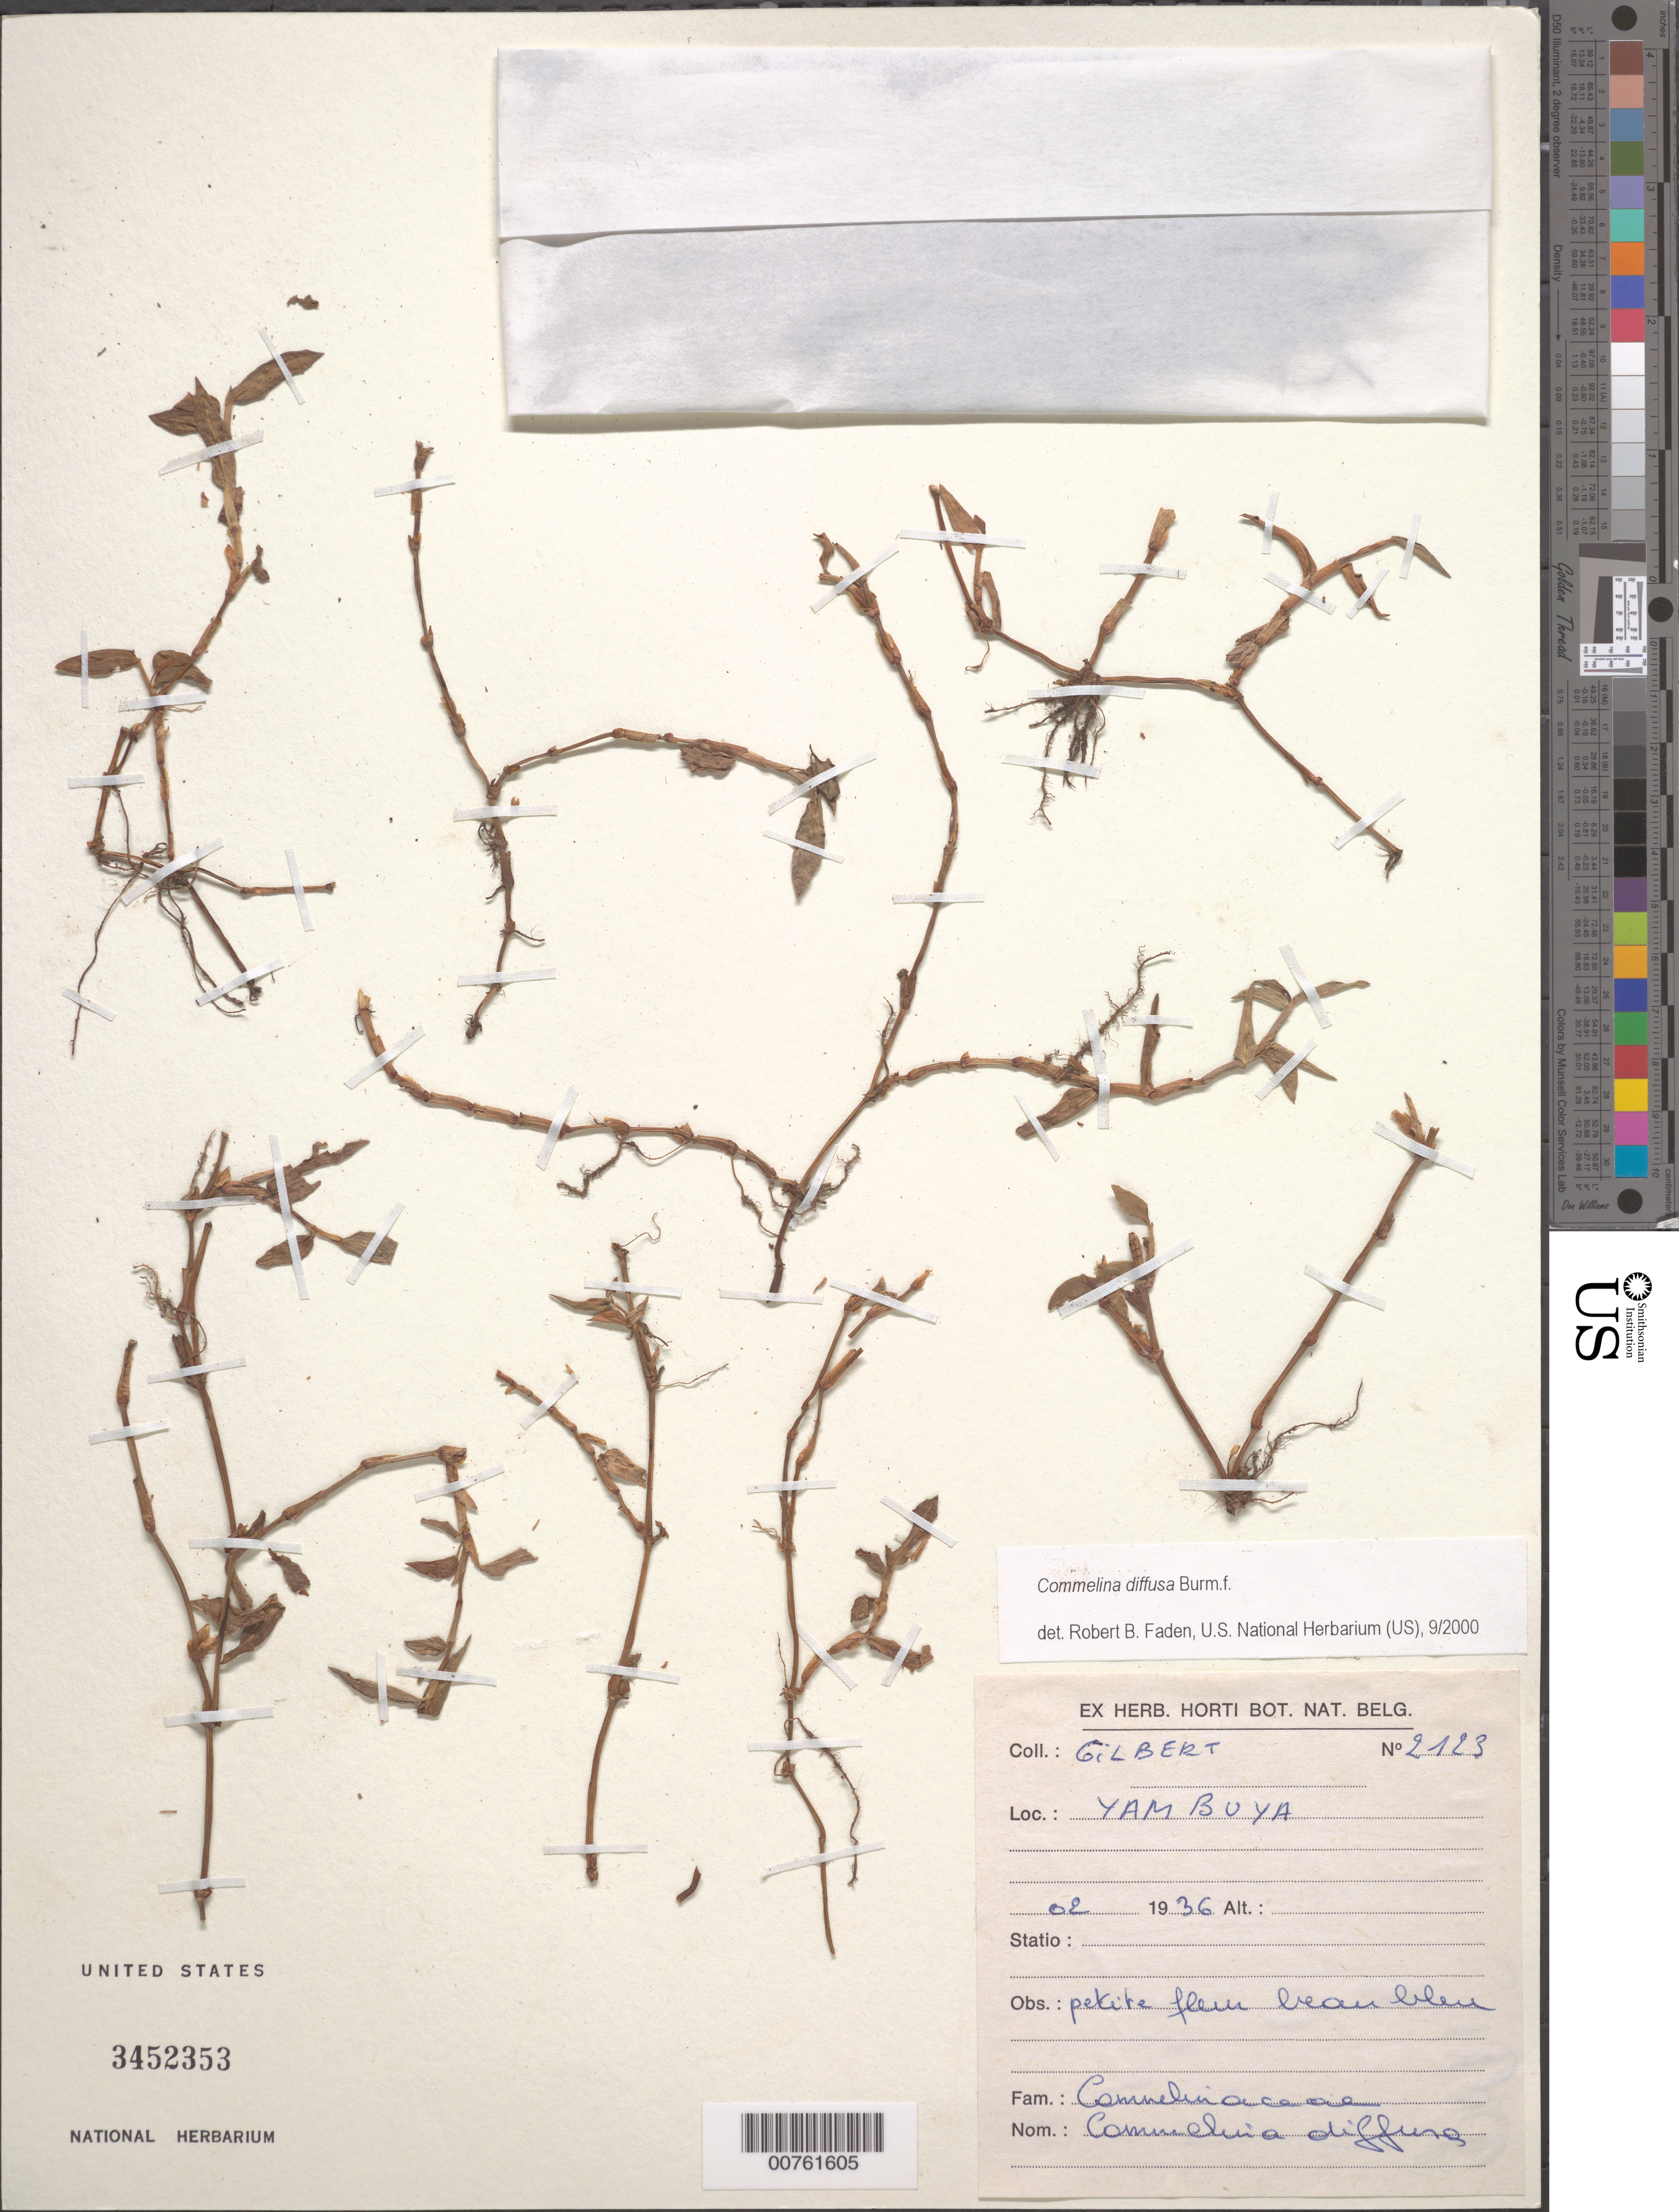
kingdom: Plantae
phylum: Tracheophyta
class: Liliopsida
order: Commelinales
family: Commelinaceae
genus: Commelina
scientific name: Commelina diffusa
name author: Burm. f.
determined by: Faden, Robert B., (US), Smithsonian Institution - National Museum of Natural History (UNITED STATES)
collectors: -. Gilbert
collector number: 2123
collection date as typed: Feb 1936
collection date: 1936-02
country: Congo, Democratic Republic of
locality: Yambuya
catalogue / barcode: US 3452353